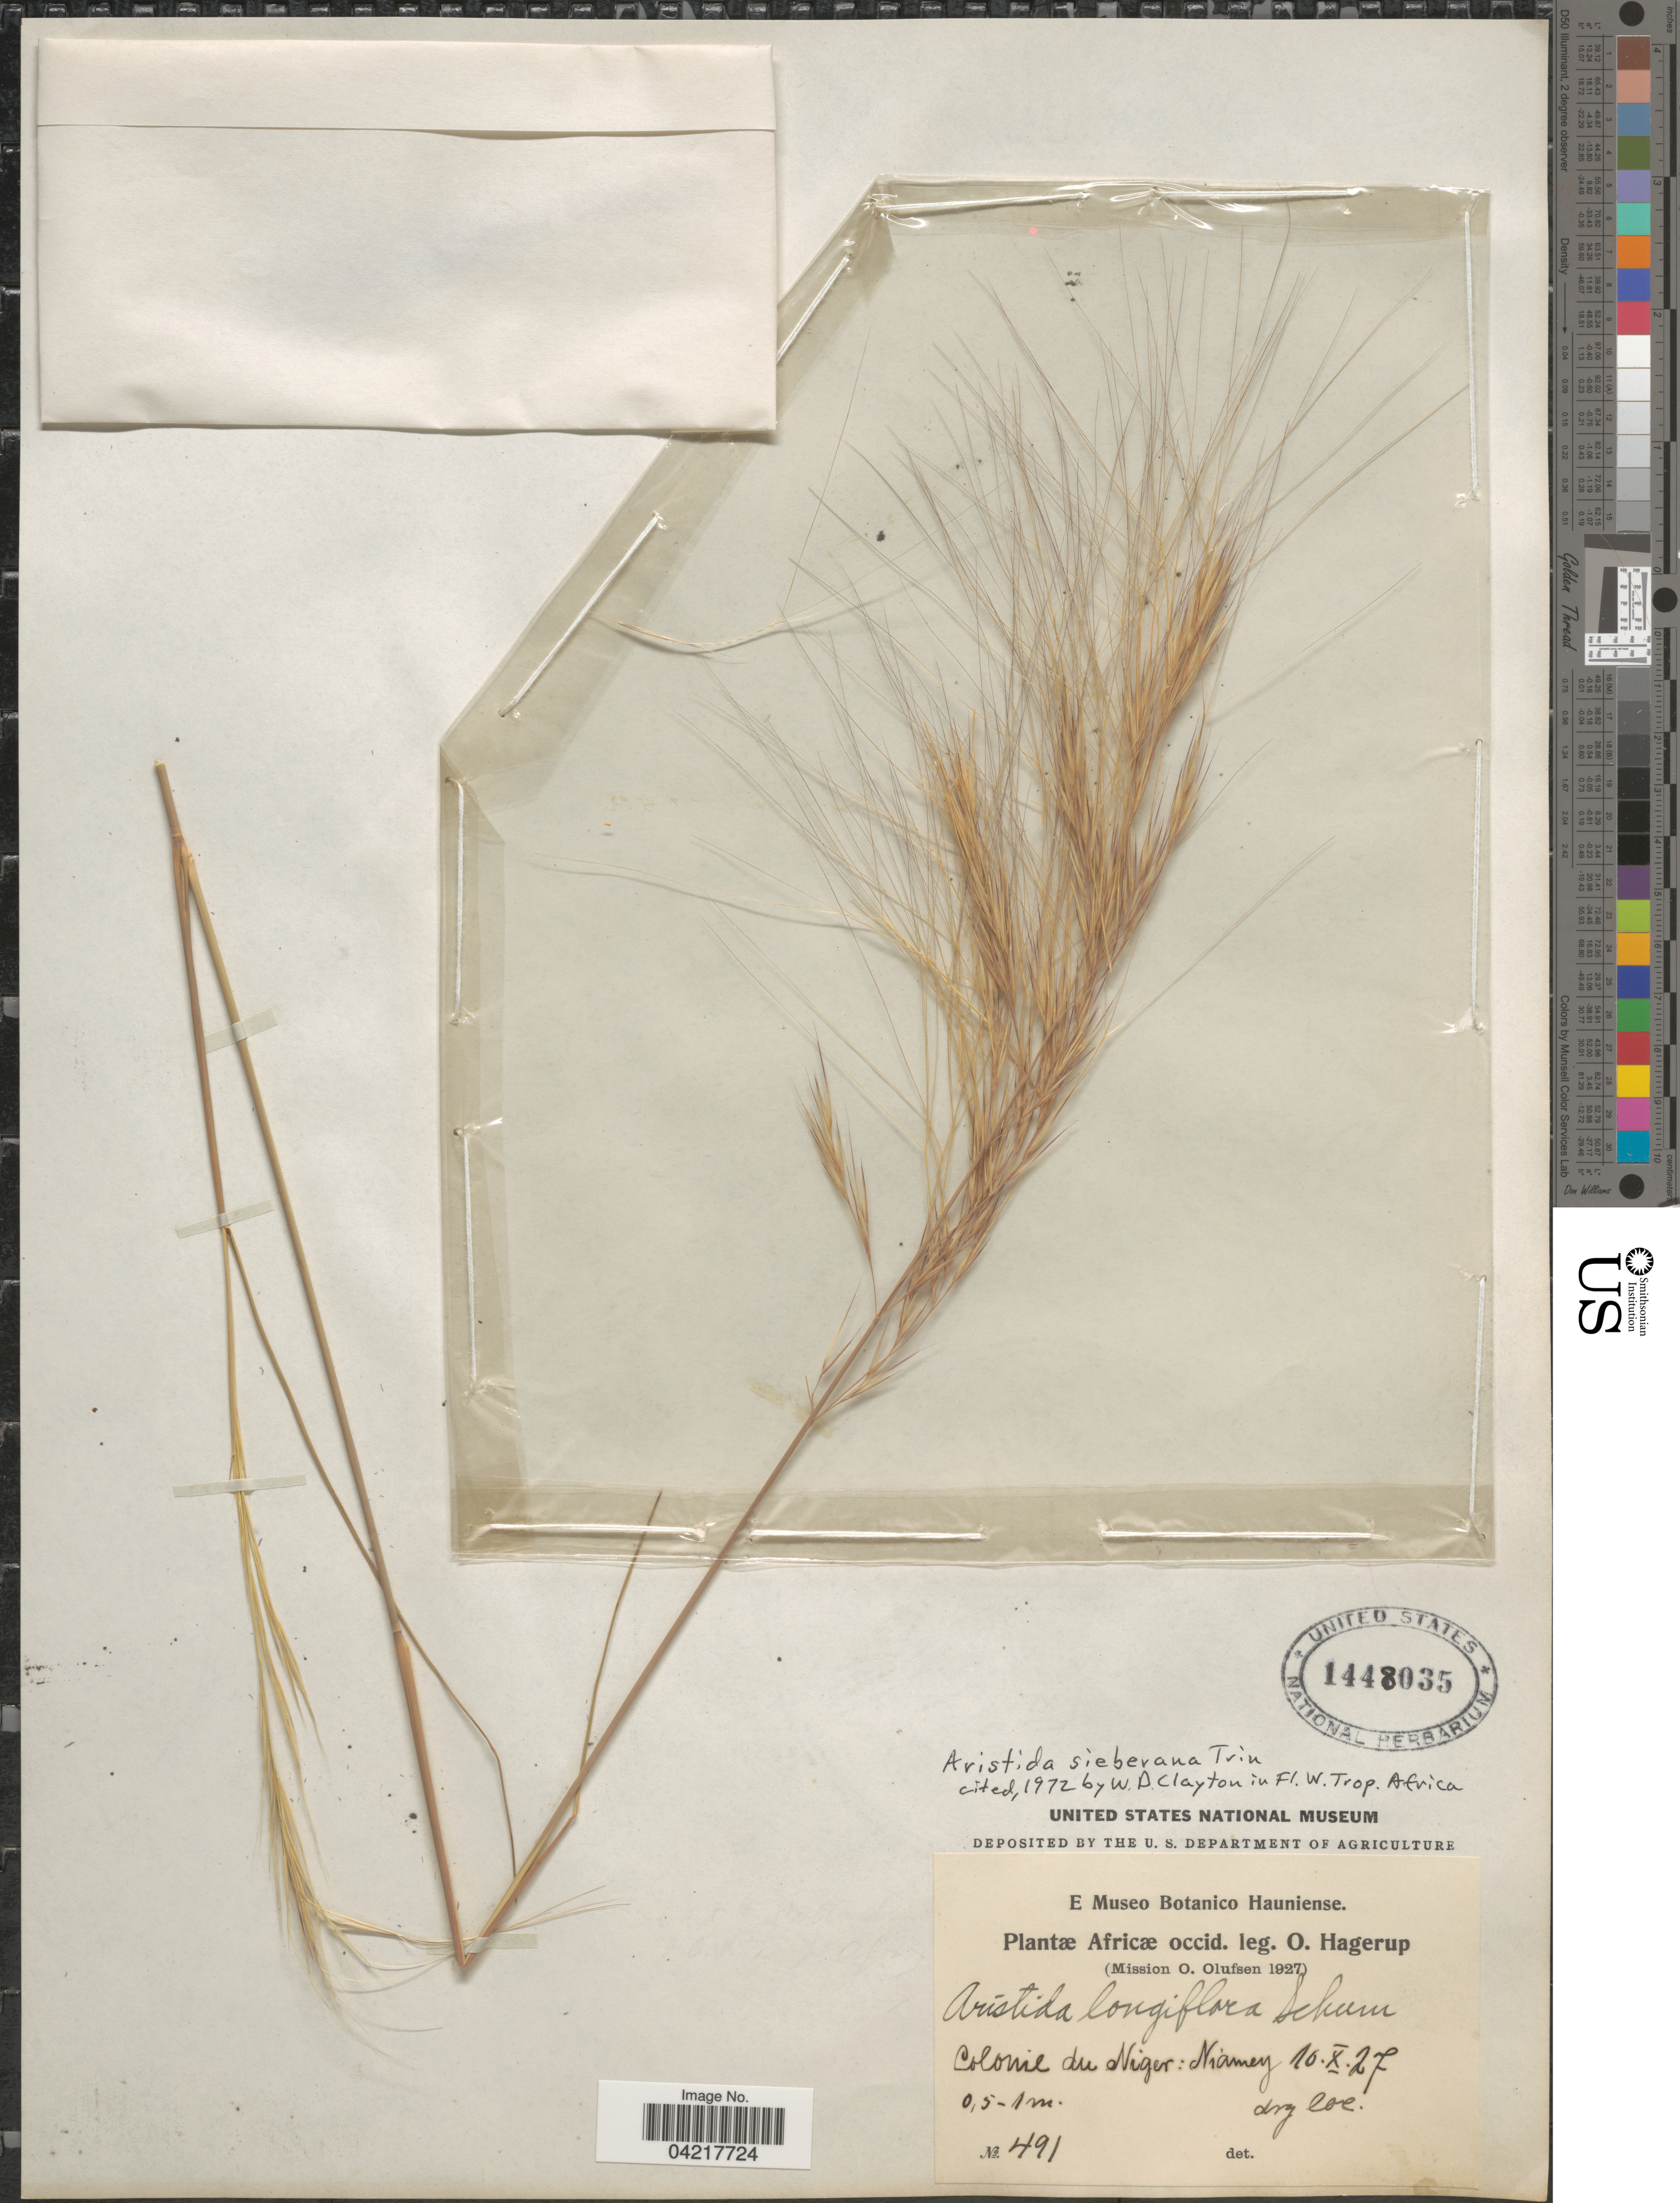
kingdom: Plantae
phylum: Tracheophyta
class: Liliopsida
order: Poales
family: Poaceae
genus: Aristida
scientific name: Aristida sieberiana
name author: Trin. ex Spreng.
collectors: O. Hagerup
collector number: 491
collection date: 1927-10-10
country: Nigeria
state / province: Niger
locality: Africæ occid. (Mission O. Olufsen 1927). Colonie du Niger: Niamey.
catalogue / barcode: US 1448035